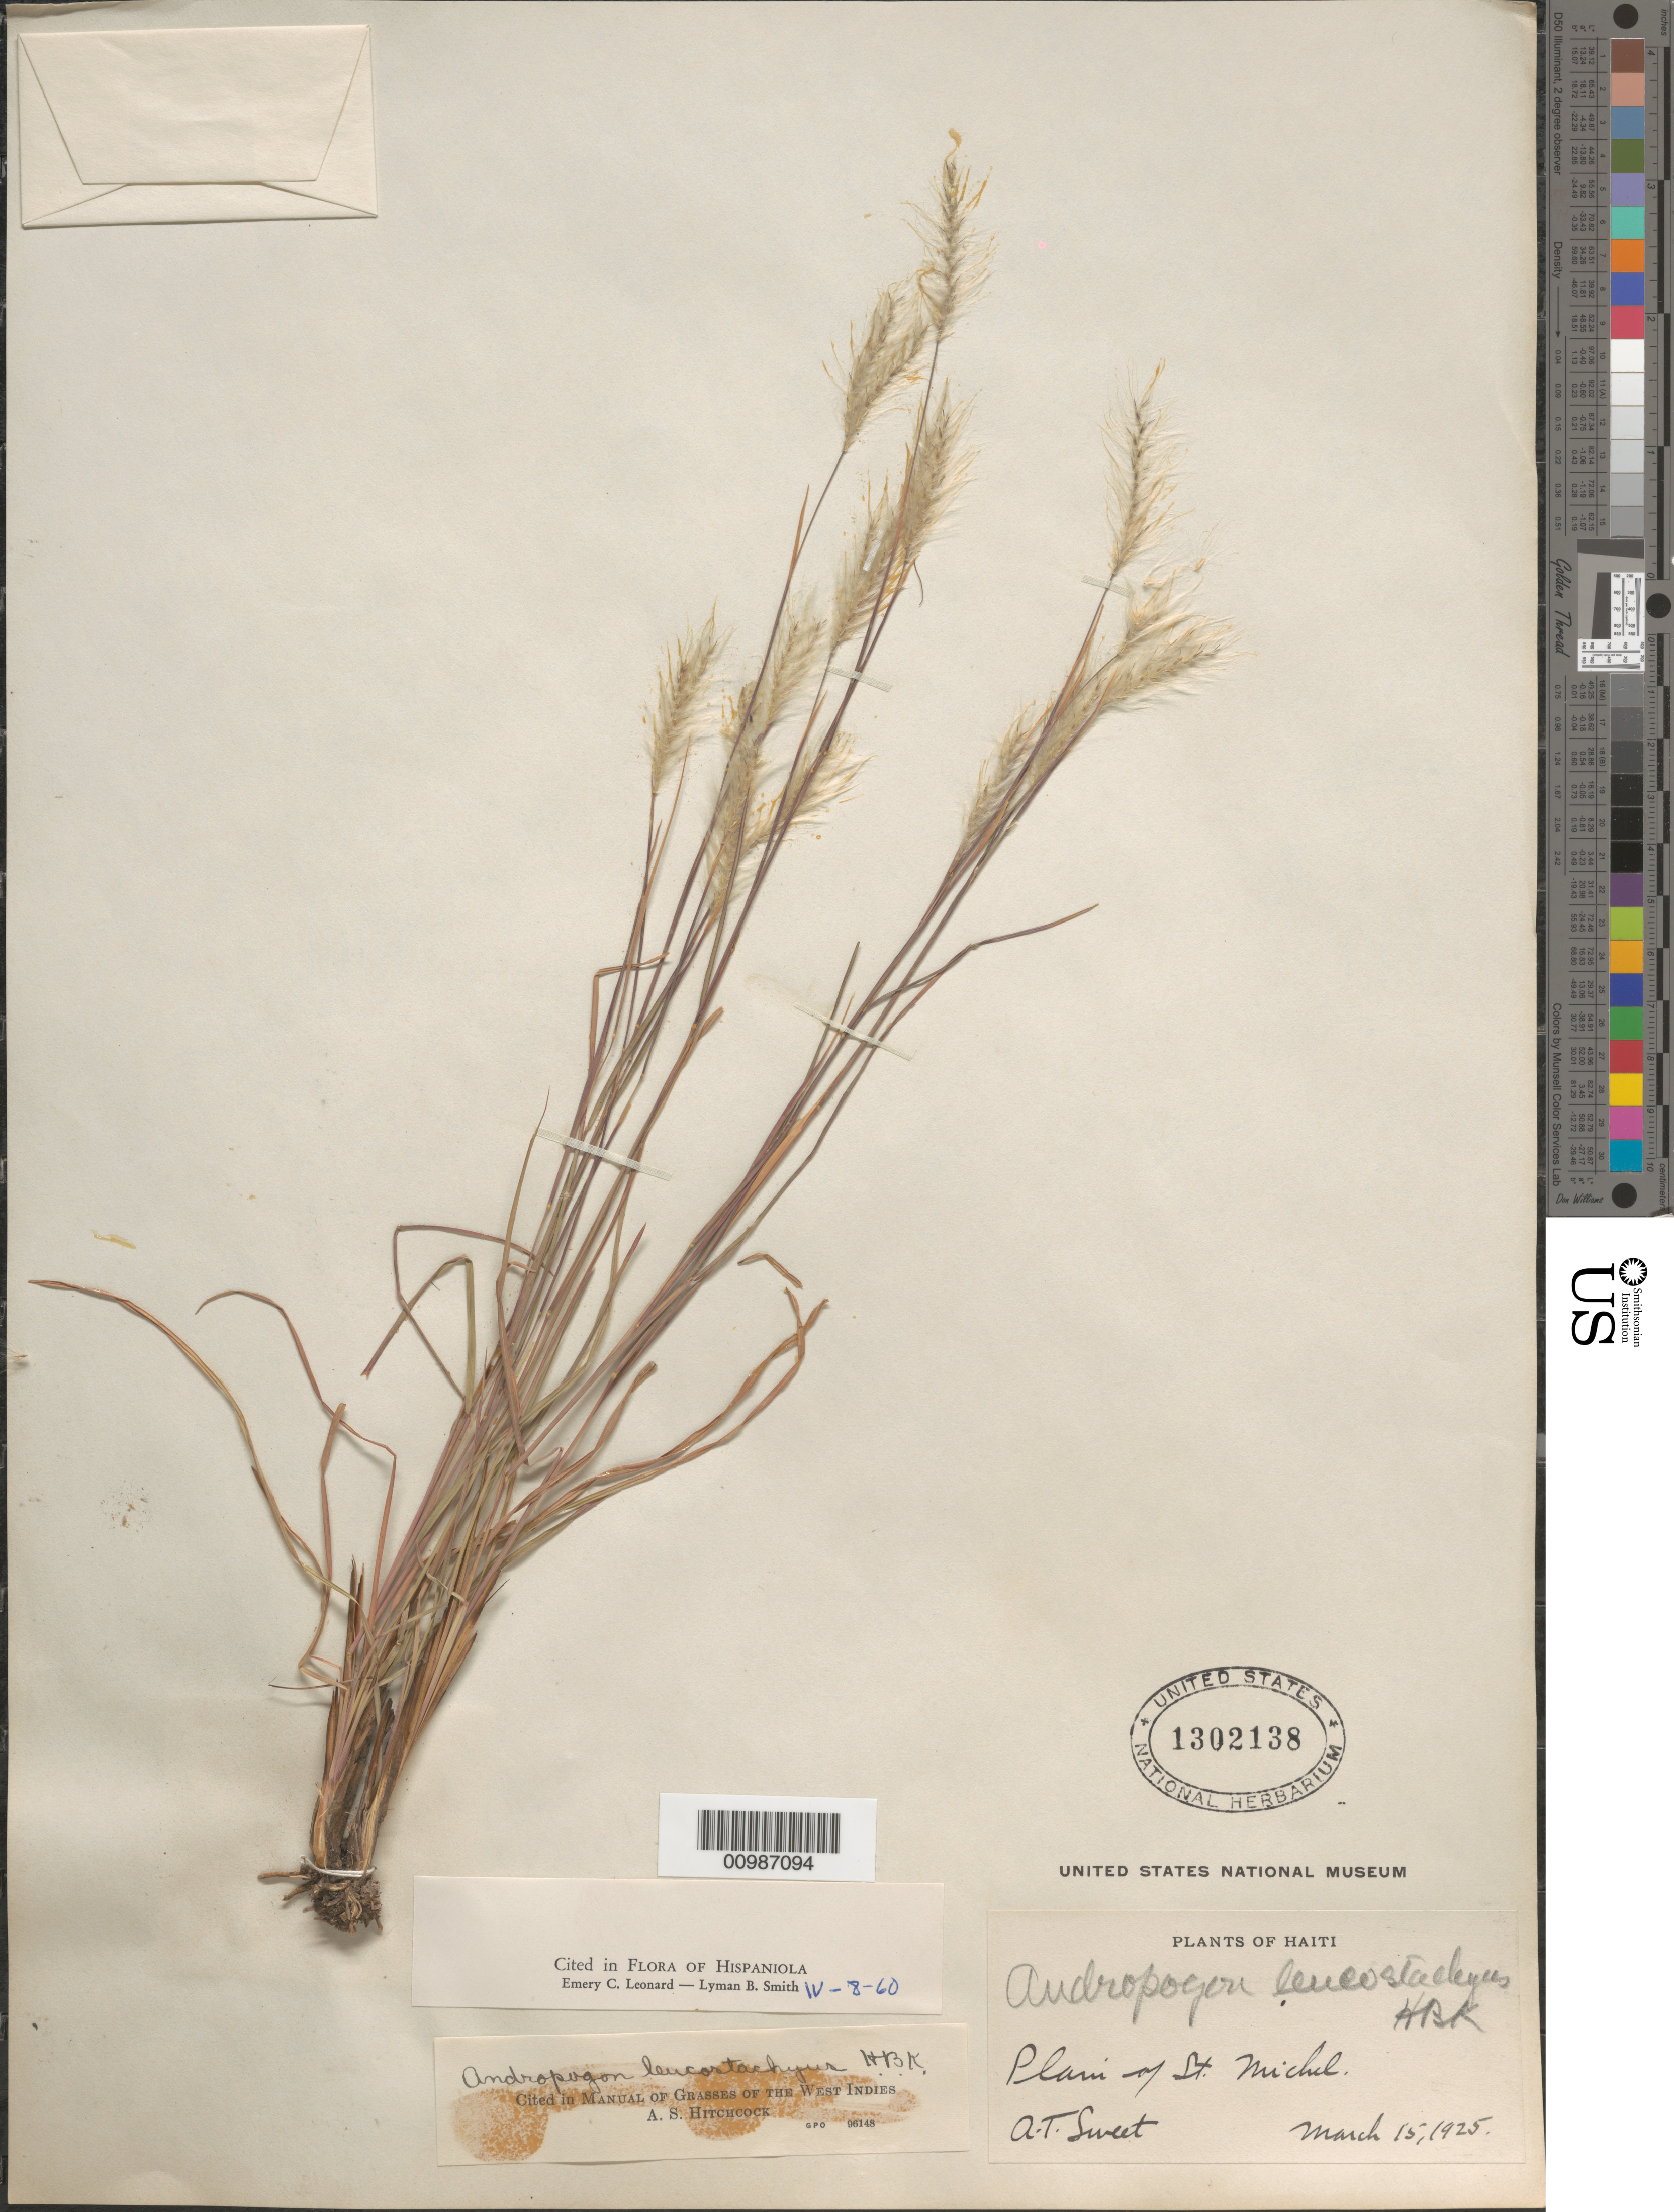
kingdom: Plantae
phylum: Tracheophyta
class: Liliopsida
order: Poales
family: Poaceae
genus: Andropogon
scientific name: Andropogon leucostachyus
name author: Kunth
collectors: A. T. Sweet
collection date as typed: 15 Mar 1925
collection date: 1925-03-15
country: Haiti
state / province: Nord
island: Hispaniola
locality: St. Michel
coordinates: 0 N, 0 E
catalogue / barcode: US 1302138